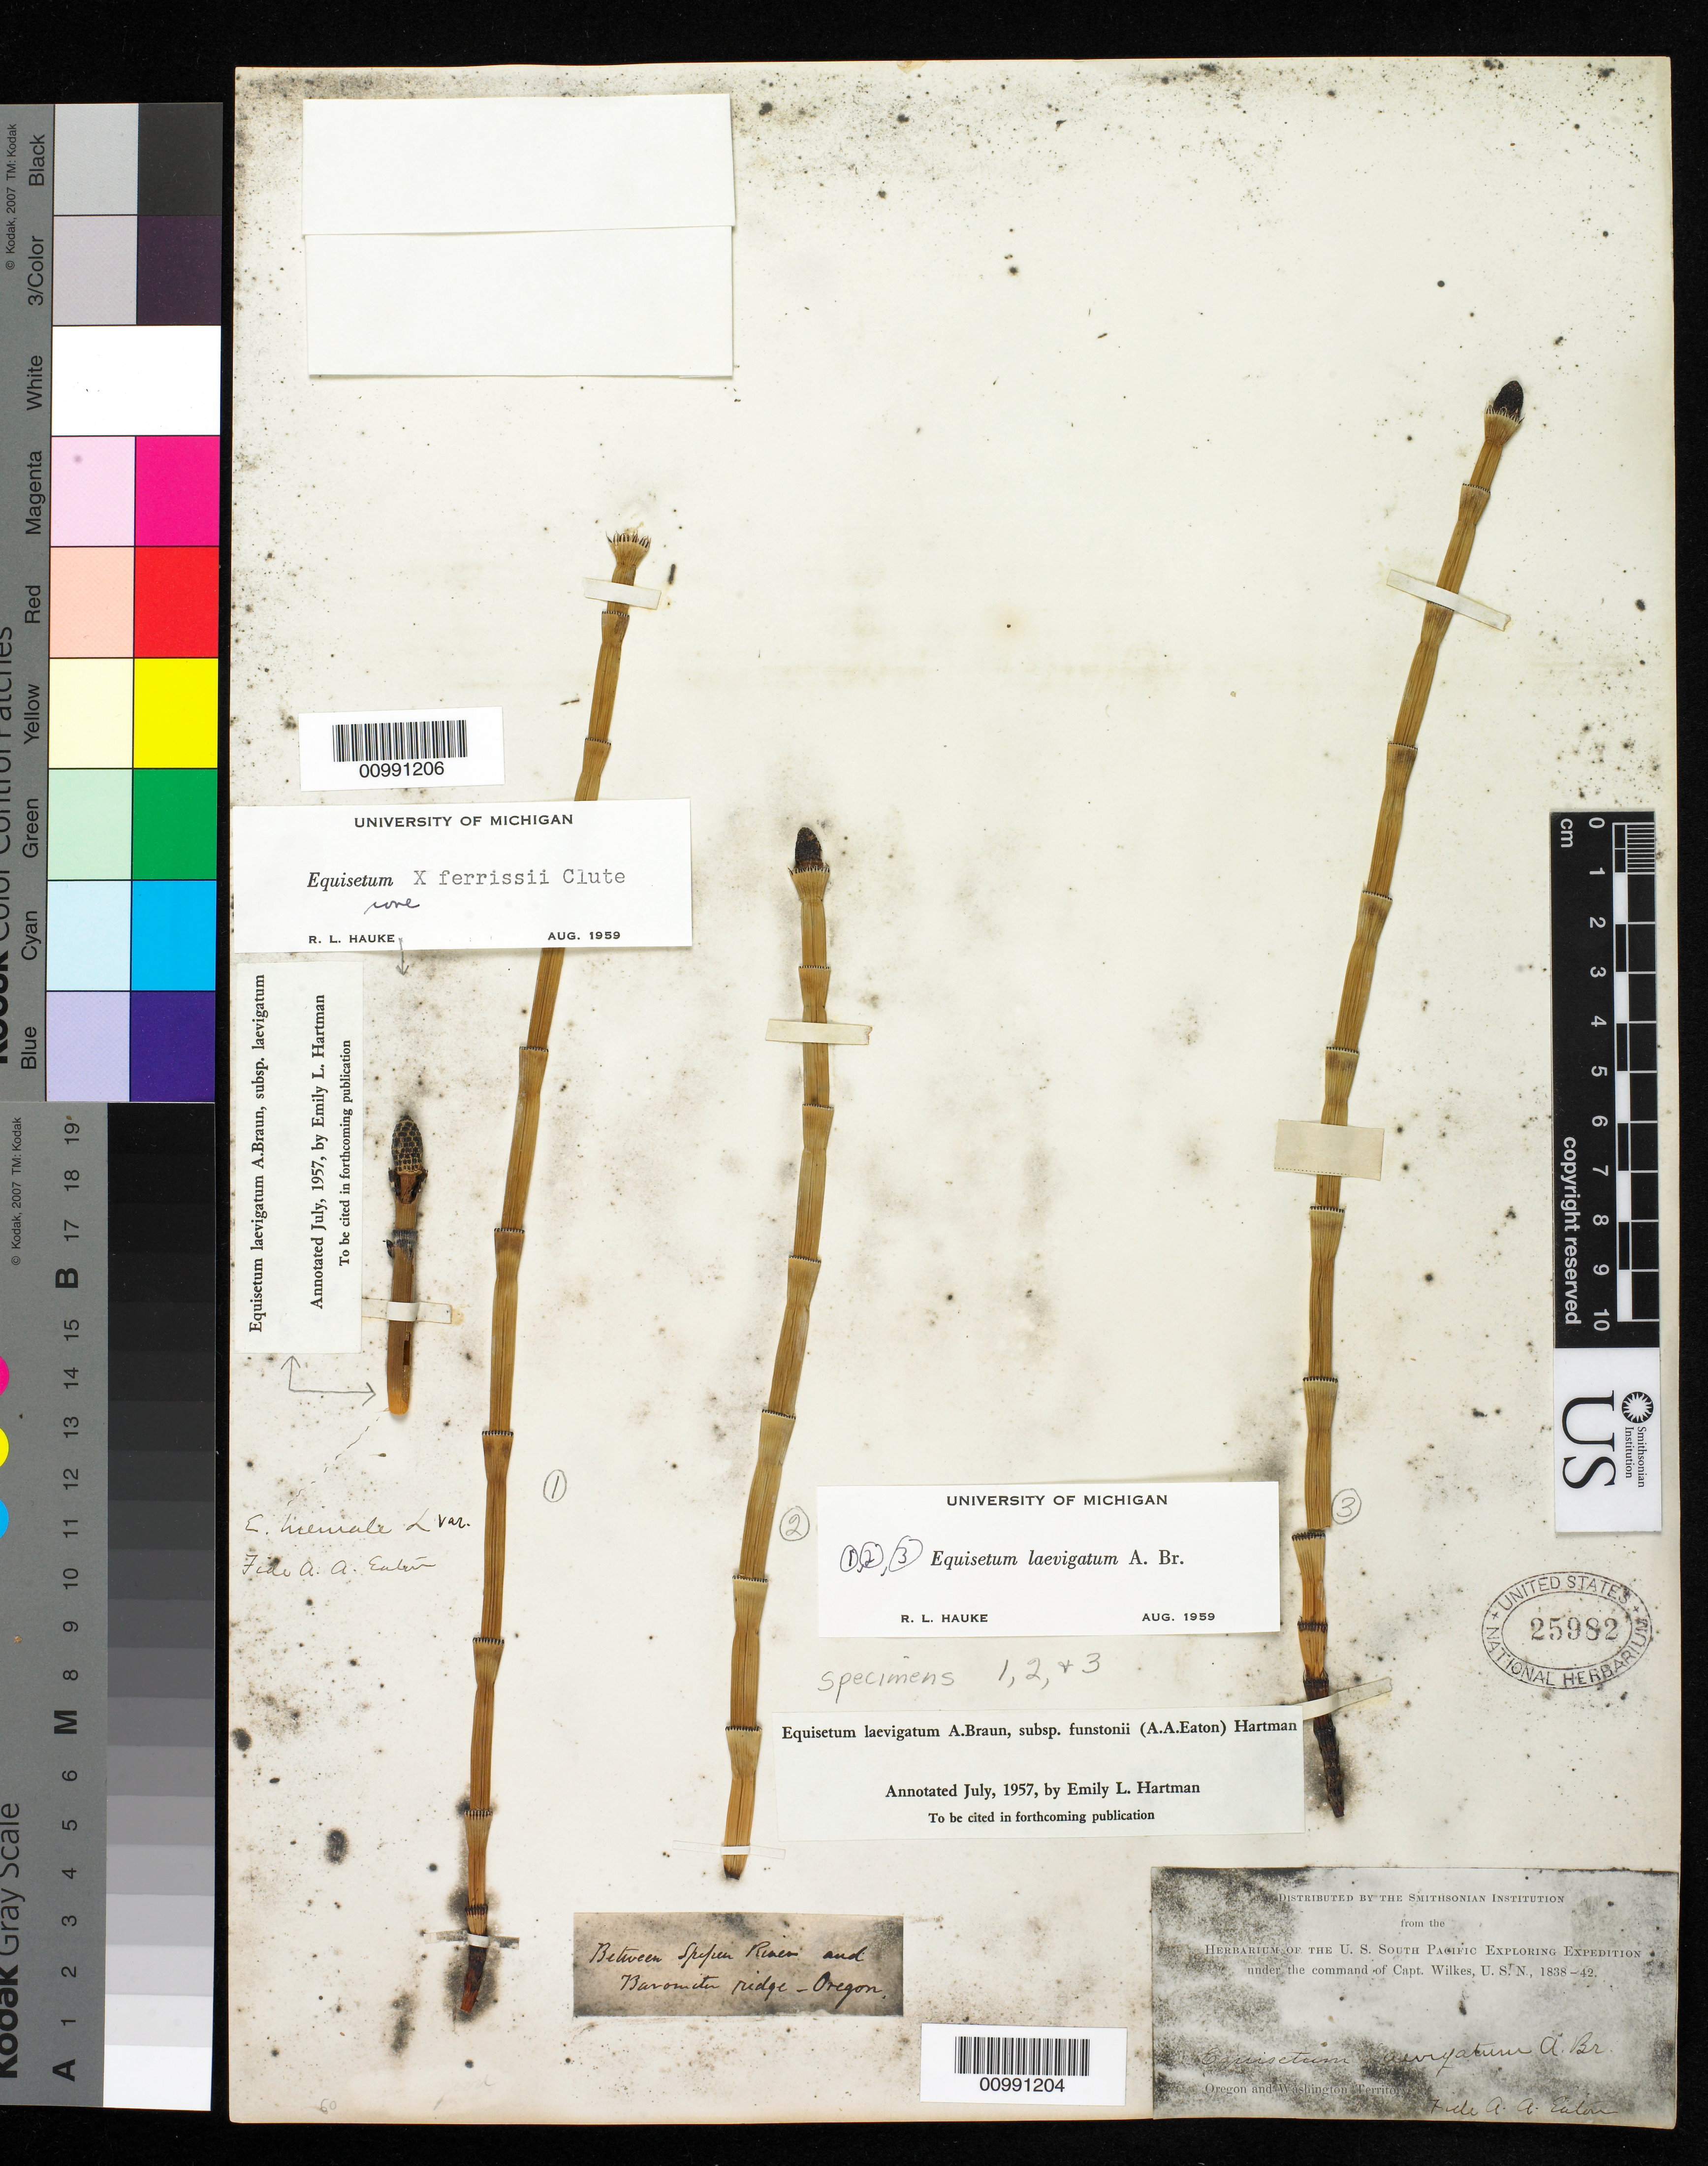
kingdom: Plantae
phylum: Tracheophyta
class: Polypodiopsida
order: Equisetales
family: Equisetaceae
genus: Equisetum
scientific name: Equisetum x ferrissii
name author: Clute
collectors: Wilkes Explor. Exped.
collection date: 1838/1842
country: United States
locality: Oregon and Washington Territory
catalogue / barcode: US 25982